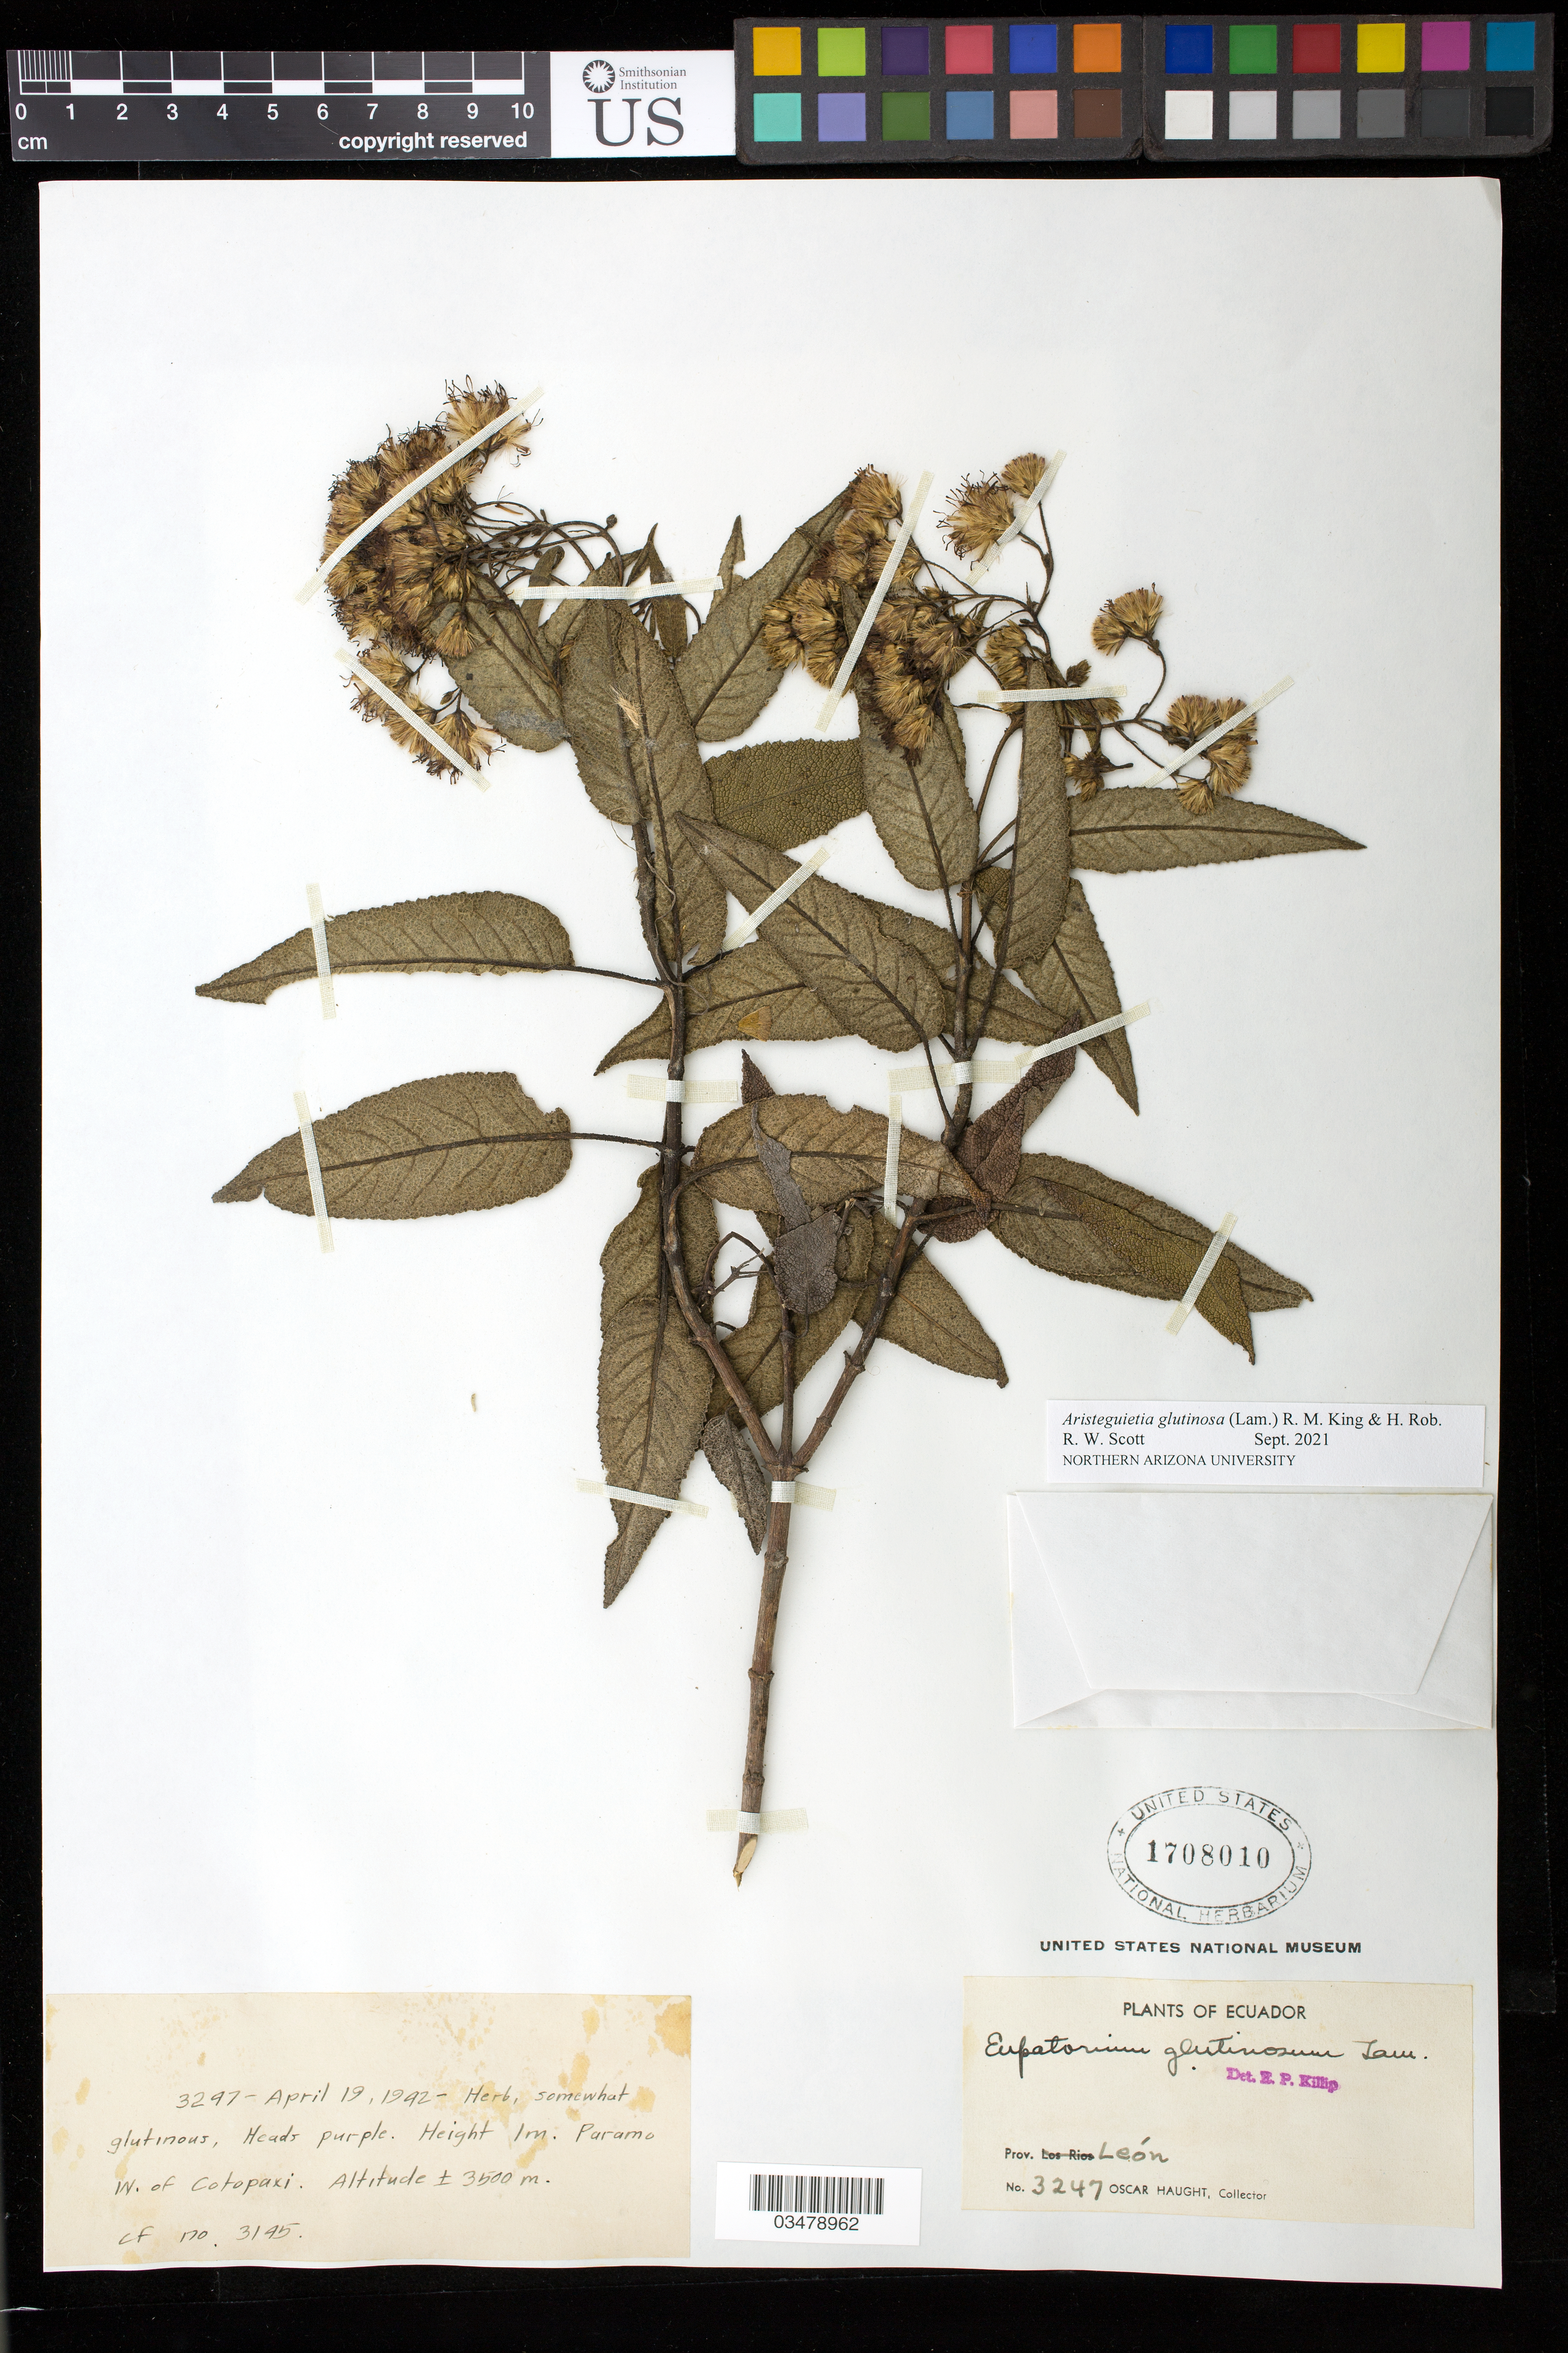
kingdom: Plantae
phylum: Tracheophyta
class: Magnoliopsida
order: Asterales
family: Asteraceae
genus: Aristeguietia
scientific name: Aristeguietia glutinosa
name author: (Lam.) R.M. King & H. Rob.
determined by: Scott, R. W.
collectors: O. L. Haught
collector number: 3247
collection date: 1942-04-19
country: Ecuador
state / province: Cotopaxi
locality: Paramo W. of Cotopaxi, Prov. León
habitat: Paramo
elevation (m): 3500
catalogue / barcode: US 1708010